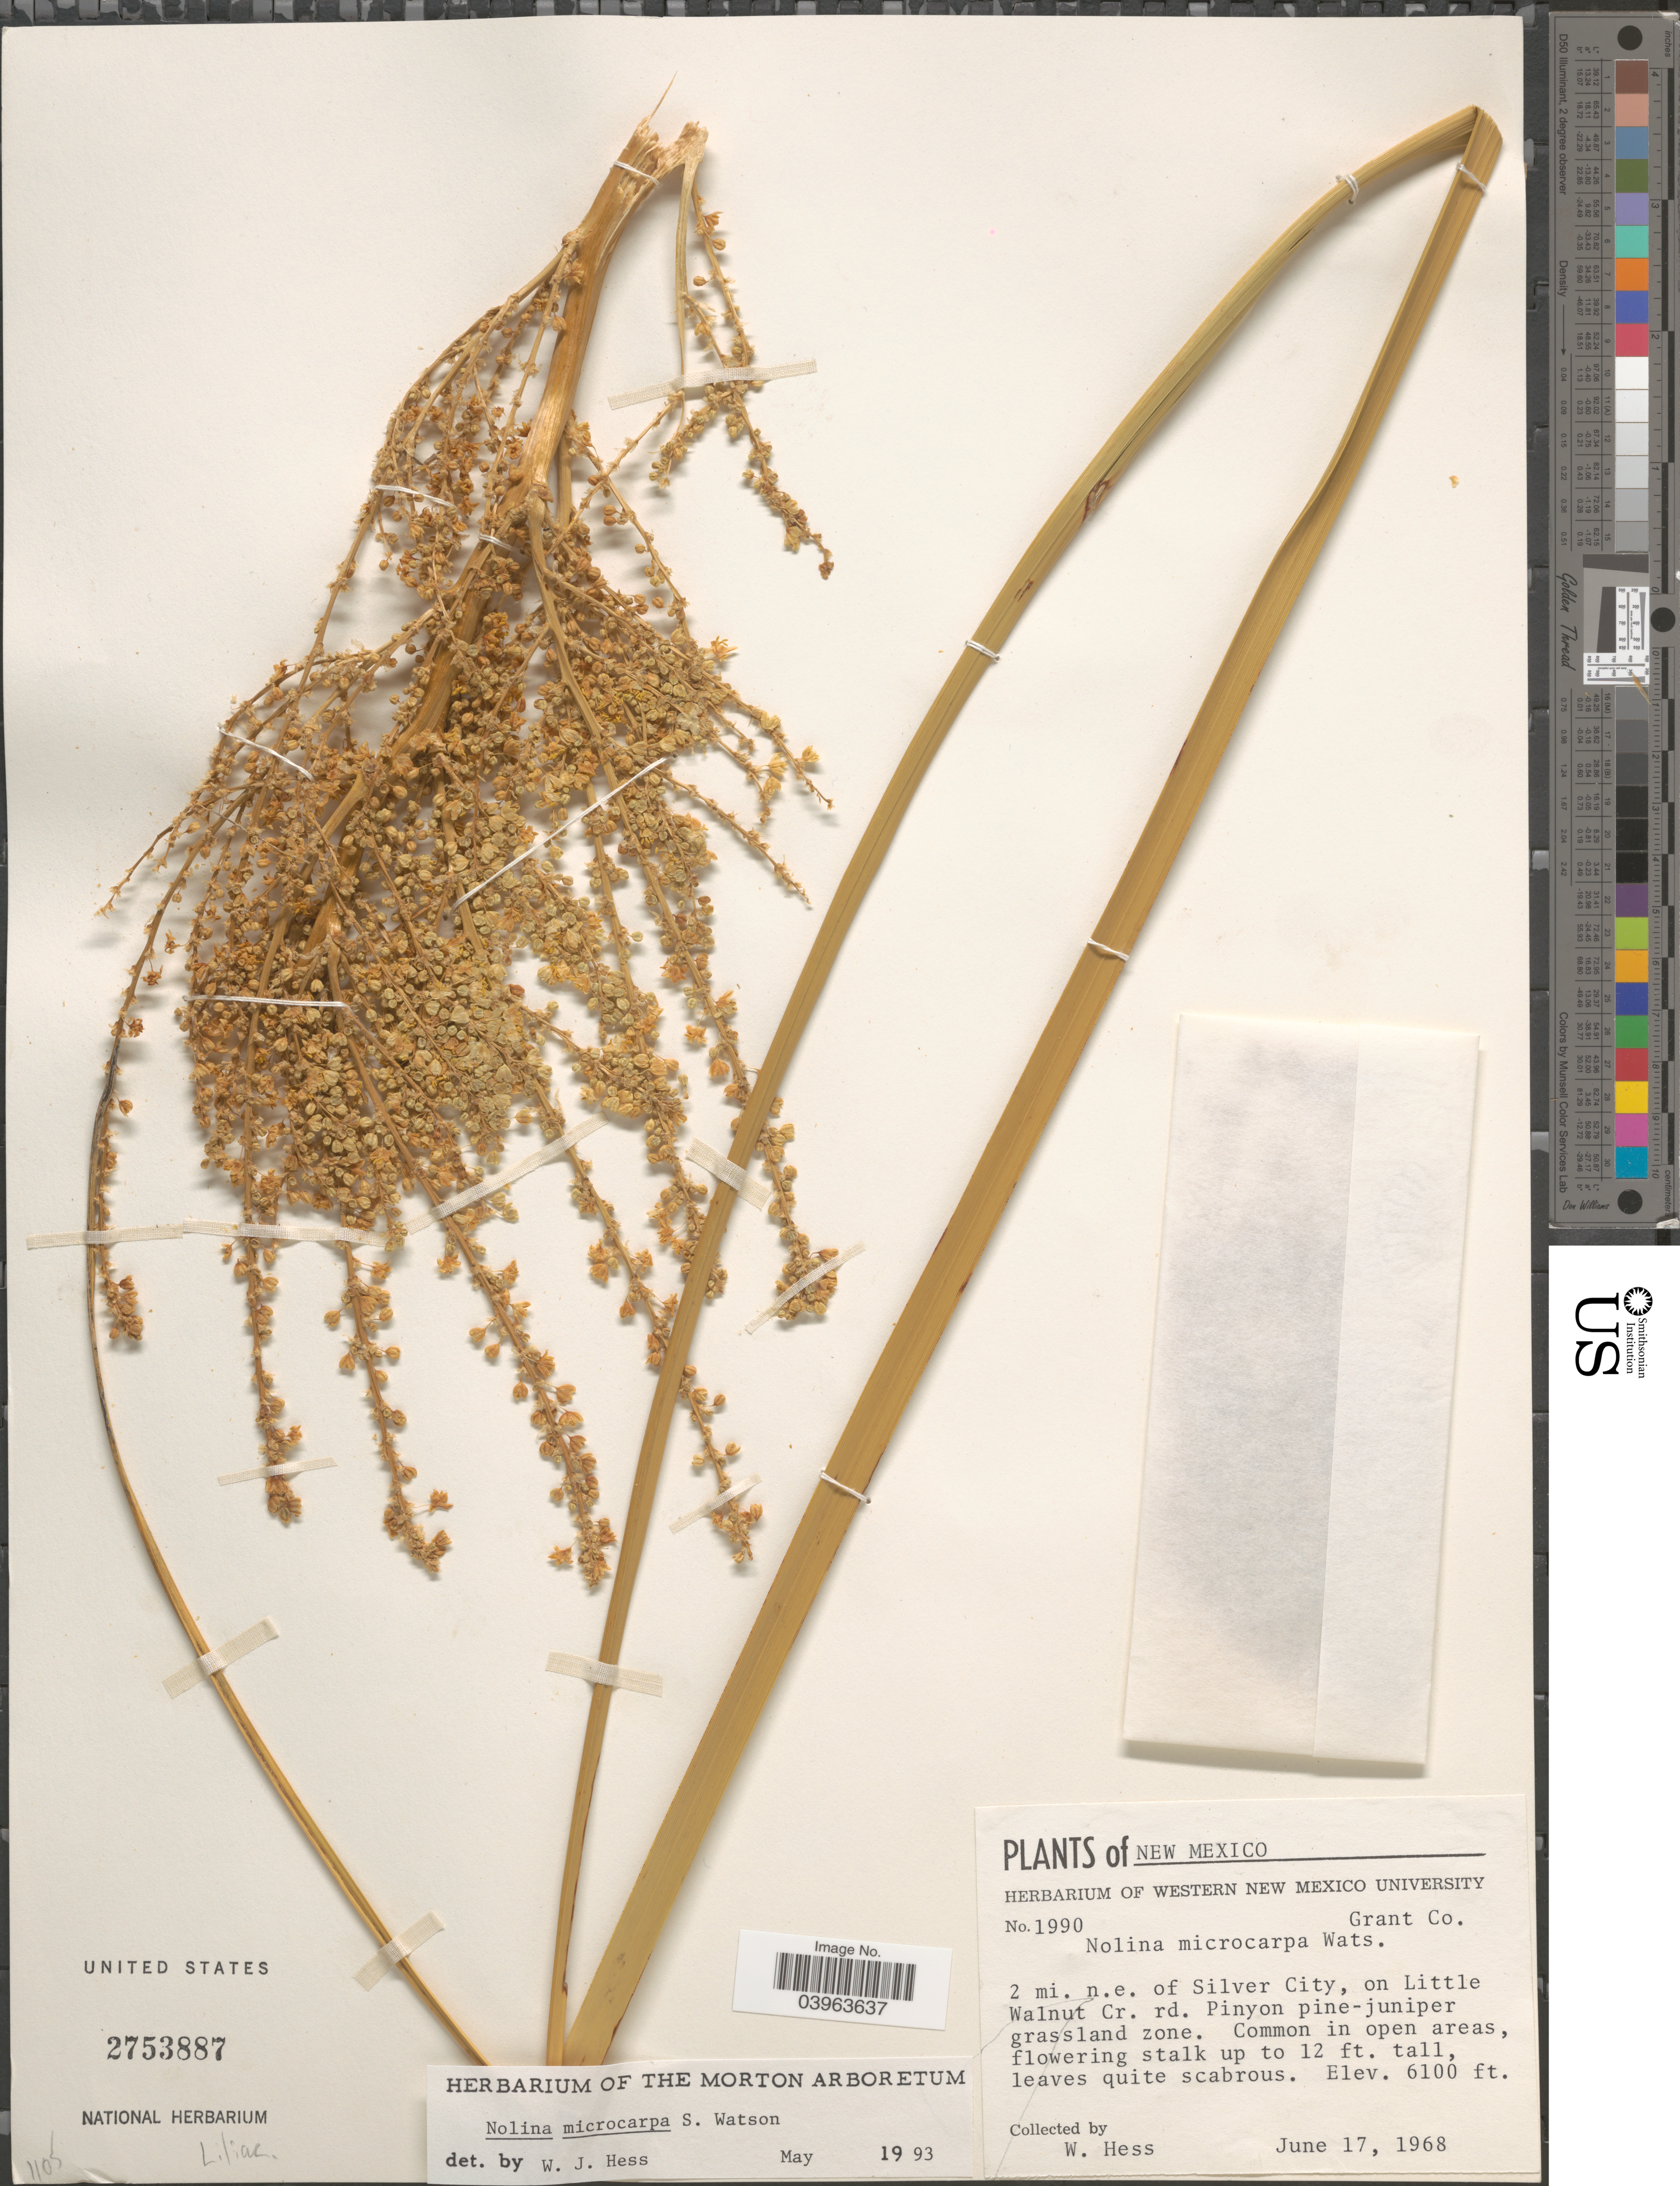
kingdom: Plantae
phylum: Tracheophyta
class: Liliopsida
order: Asparagales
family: Asparagaceae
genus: Nolina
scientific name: Nolina microcarpa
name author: S. Watson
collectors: W. Hess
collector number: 1990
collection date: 1968-06-17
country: United States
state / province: New Mexico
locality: Grant Co. 2 mi. n.e. of Silver City, on Little Walnut Cr. rd.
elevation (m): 1859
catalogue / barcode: US 2753887